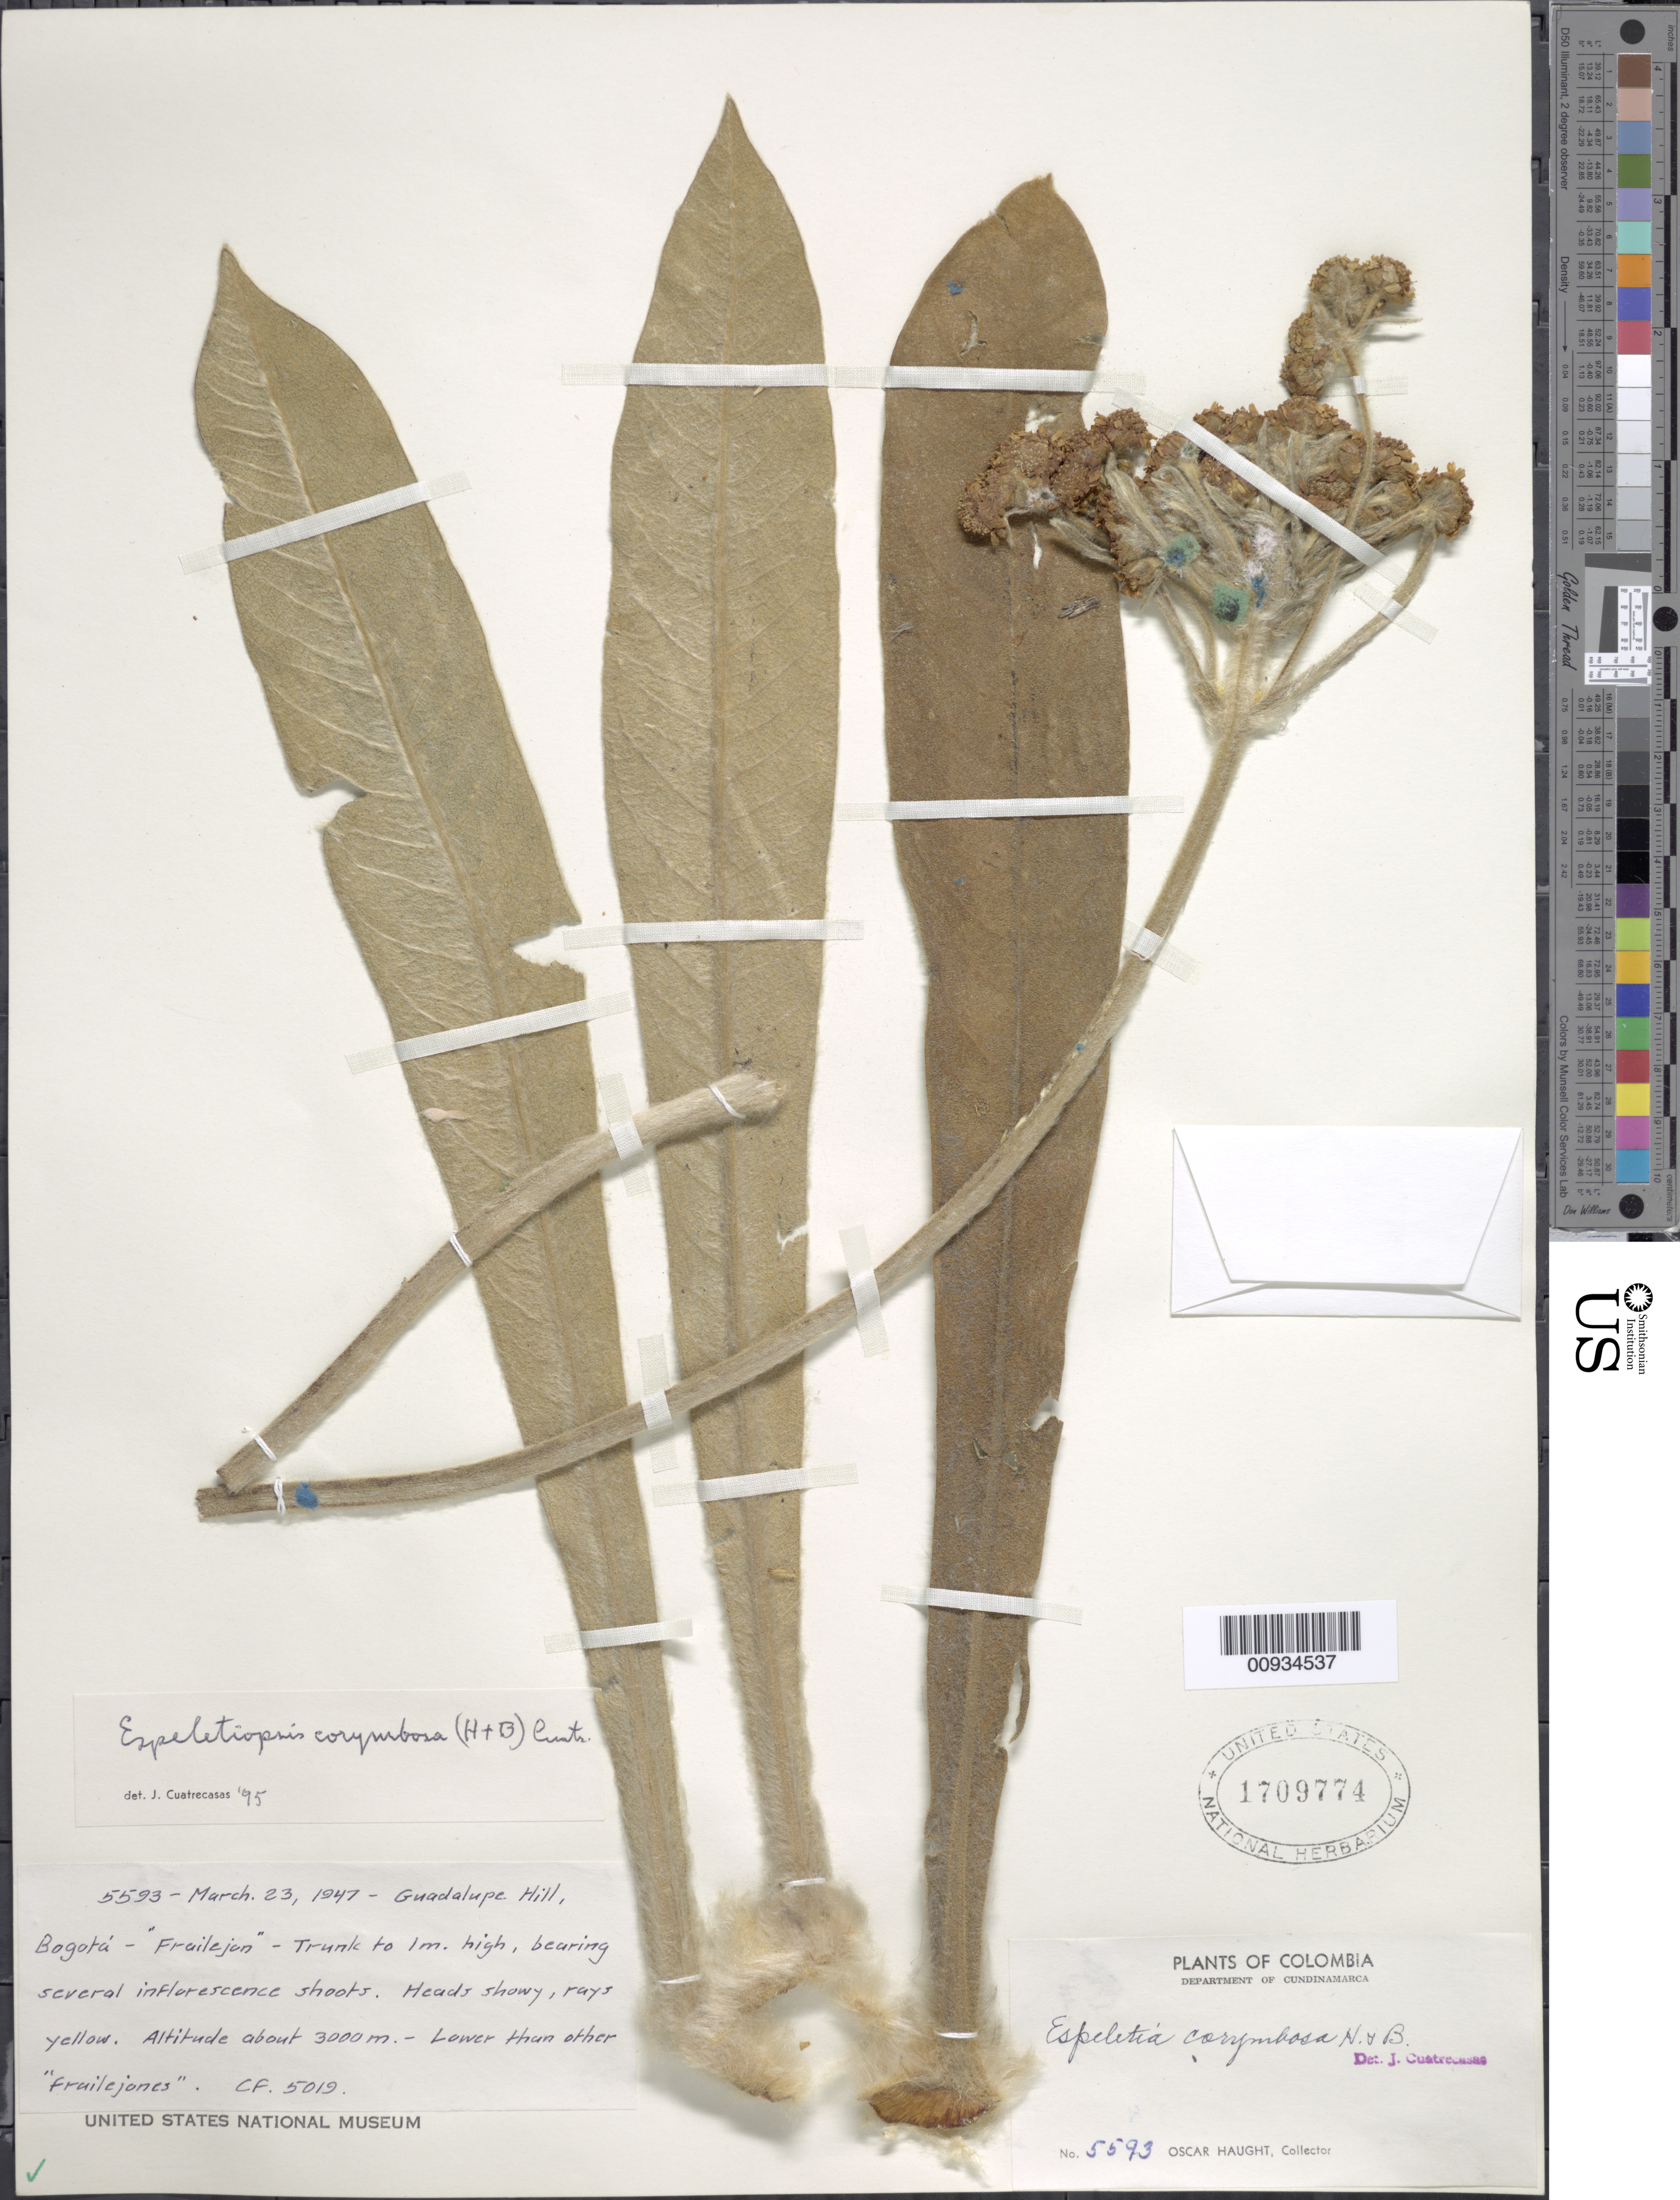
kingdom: Plantae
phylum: Tracheophyta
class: Magnoliopsida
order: Asterales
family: Asteraceae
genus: Espeletiopsis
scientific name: Espeletiopsis corymbosa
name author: (Humb. & Bonpl.) Cuatrec.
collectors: O. Haught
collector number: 5593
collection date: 1947-03-23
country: Colombia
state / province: Cundinamarca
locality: Guadalupe, Bogotá.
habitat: At lower altitude than other species of frailejones.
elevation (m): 3000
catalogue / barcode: US 1709774